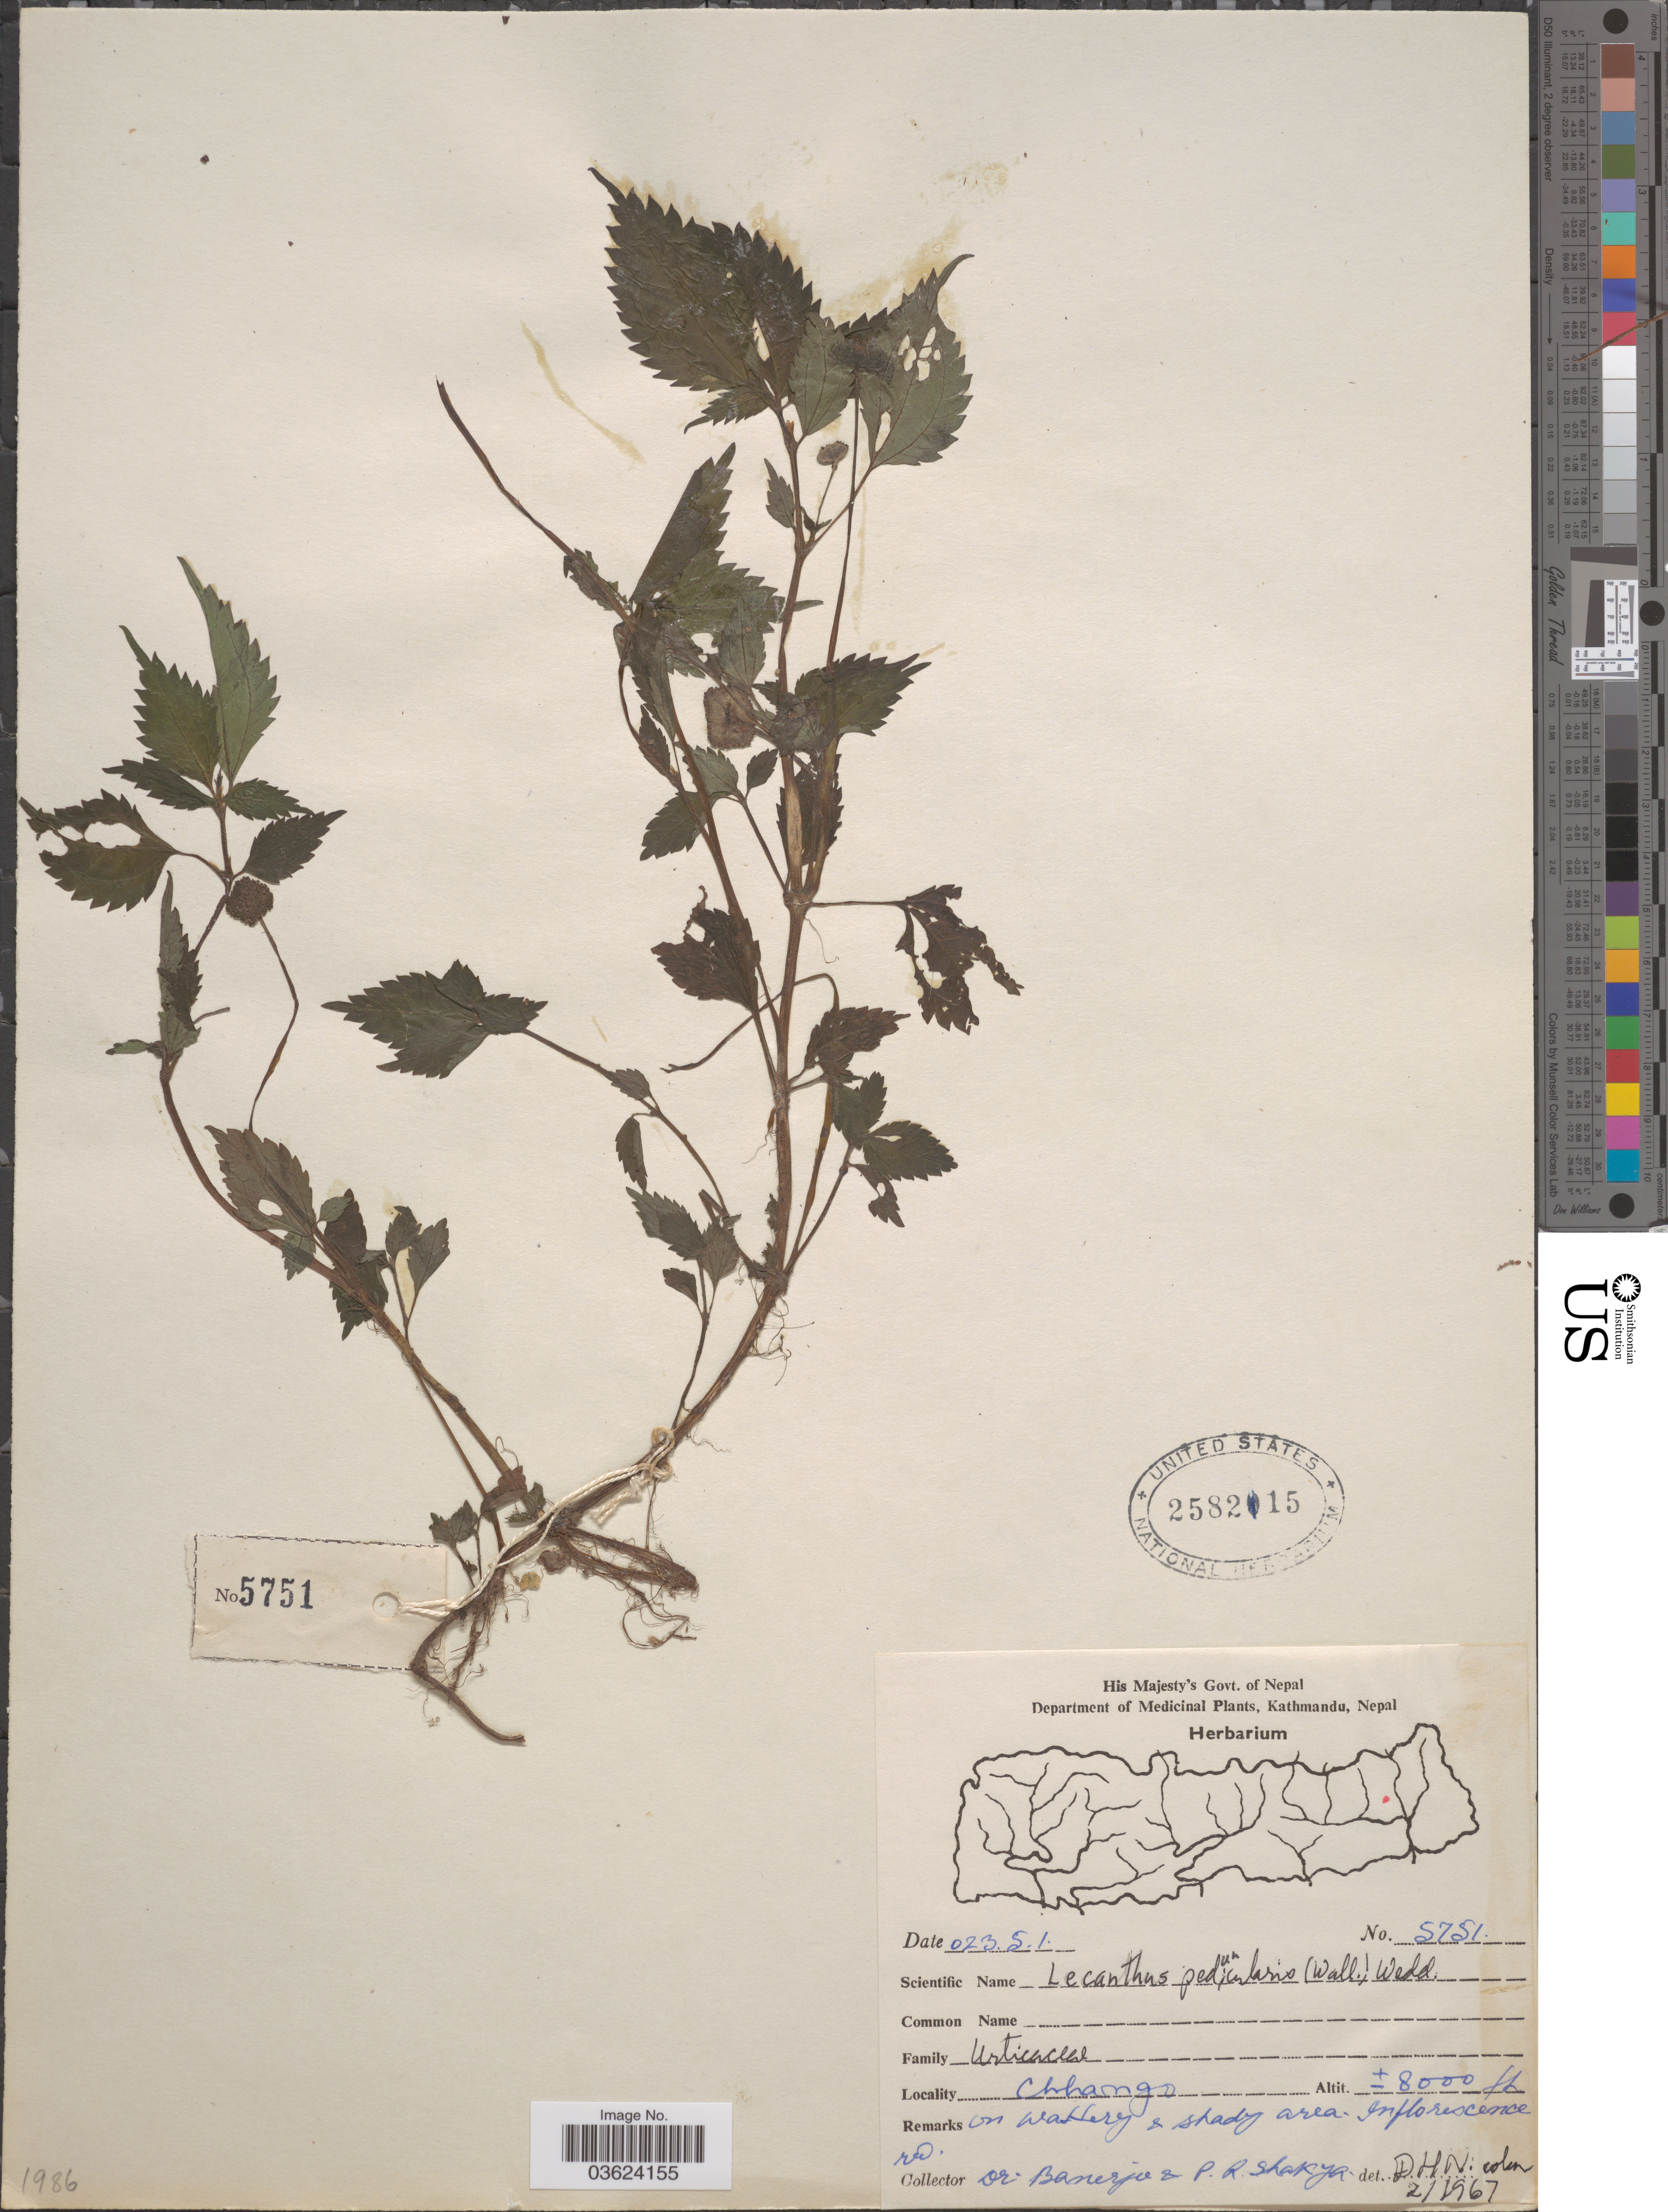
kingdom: Plantae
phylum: Tracheophyta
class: Magnoliopsida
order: Rosales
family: Urticaceae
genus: Lecanthus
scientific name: Lecanthus peduncularis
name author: (Wall. ex Royle) Wedd.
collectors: -. Banerjee & P. Shakya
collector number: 5751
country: Nepal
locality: Chhango.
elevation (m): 2438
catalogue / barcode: US 2582115